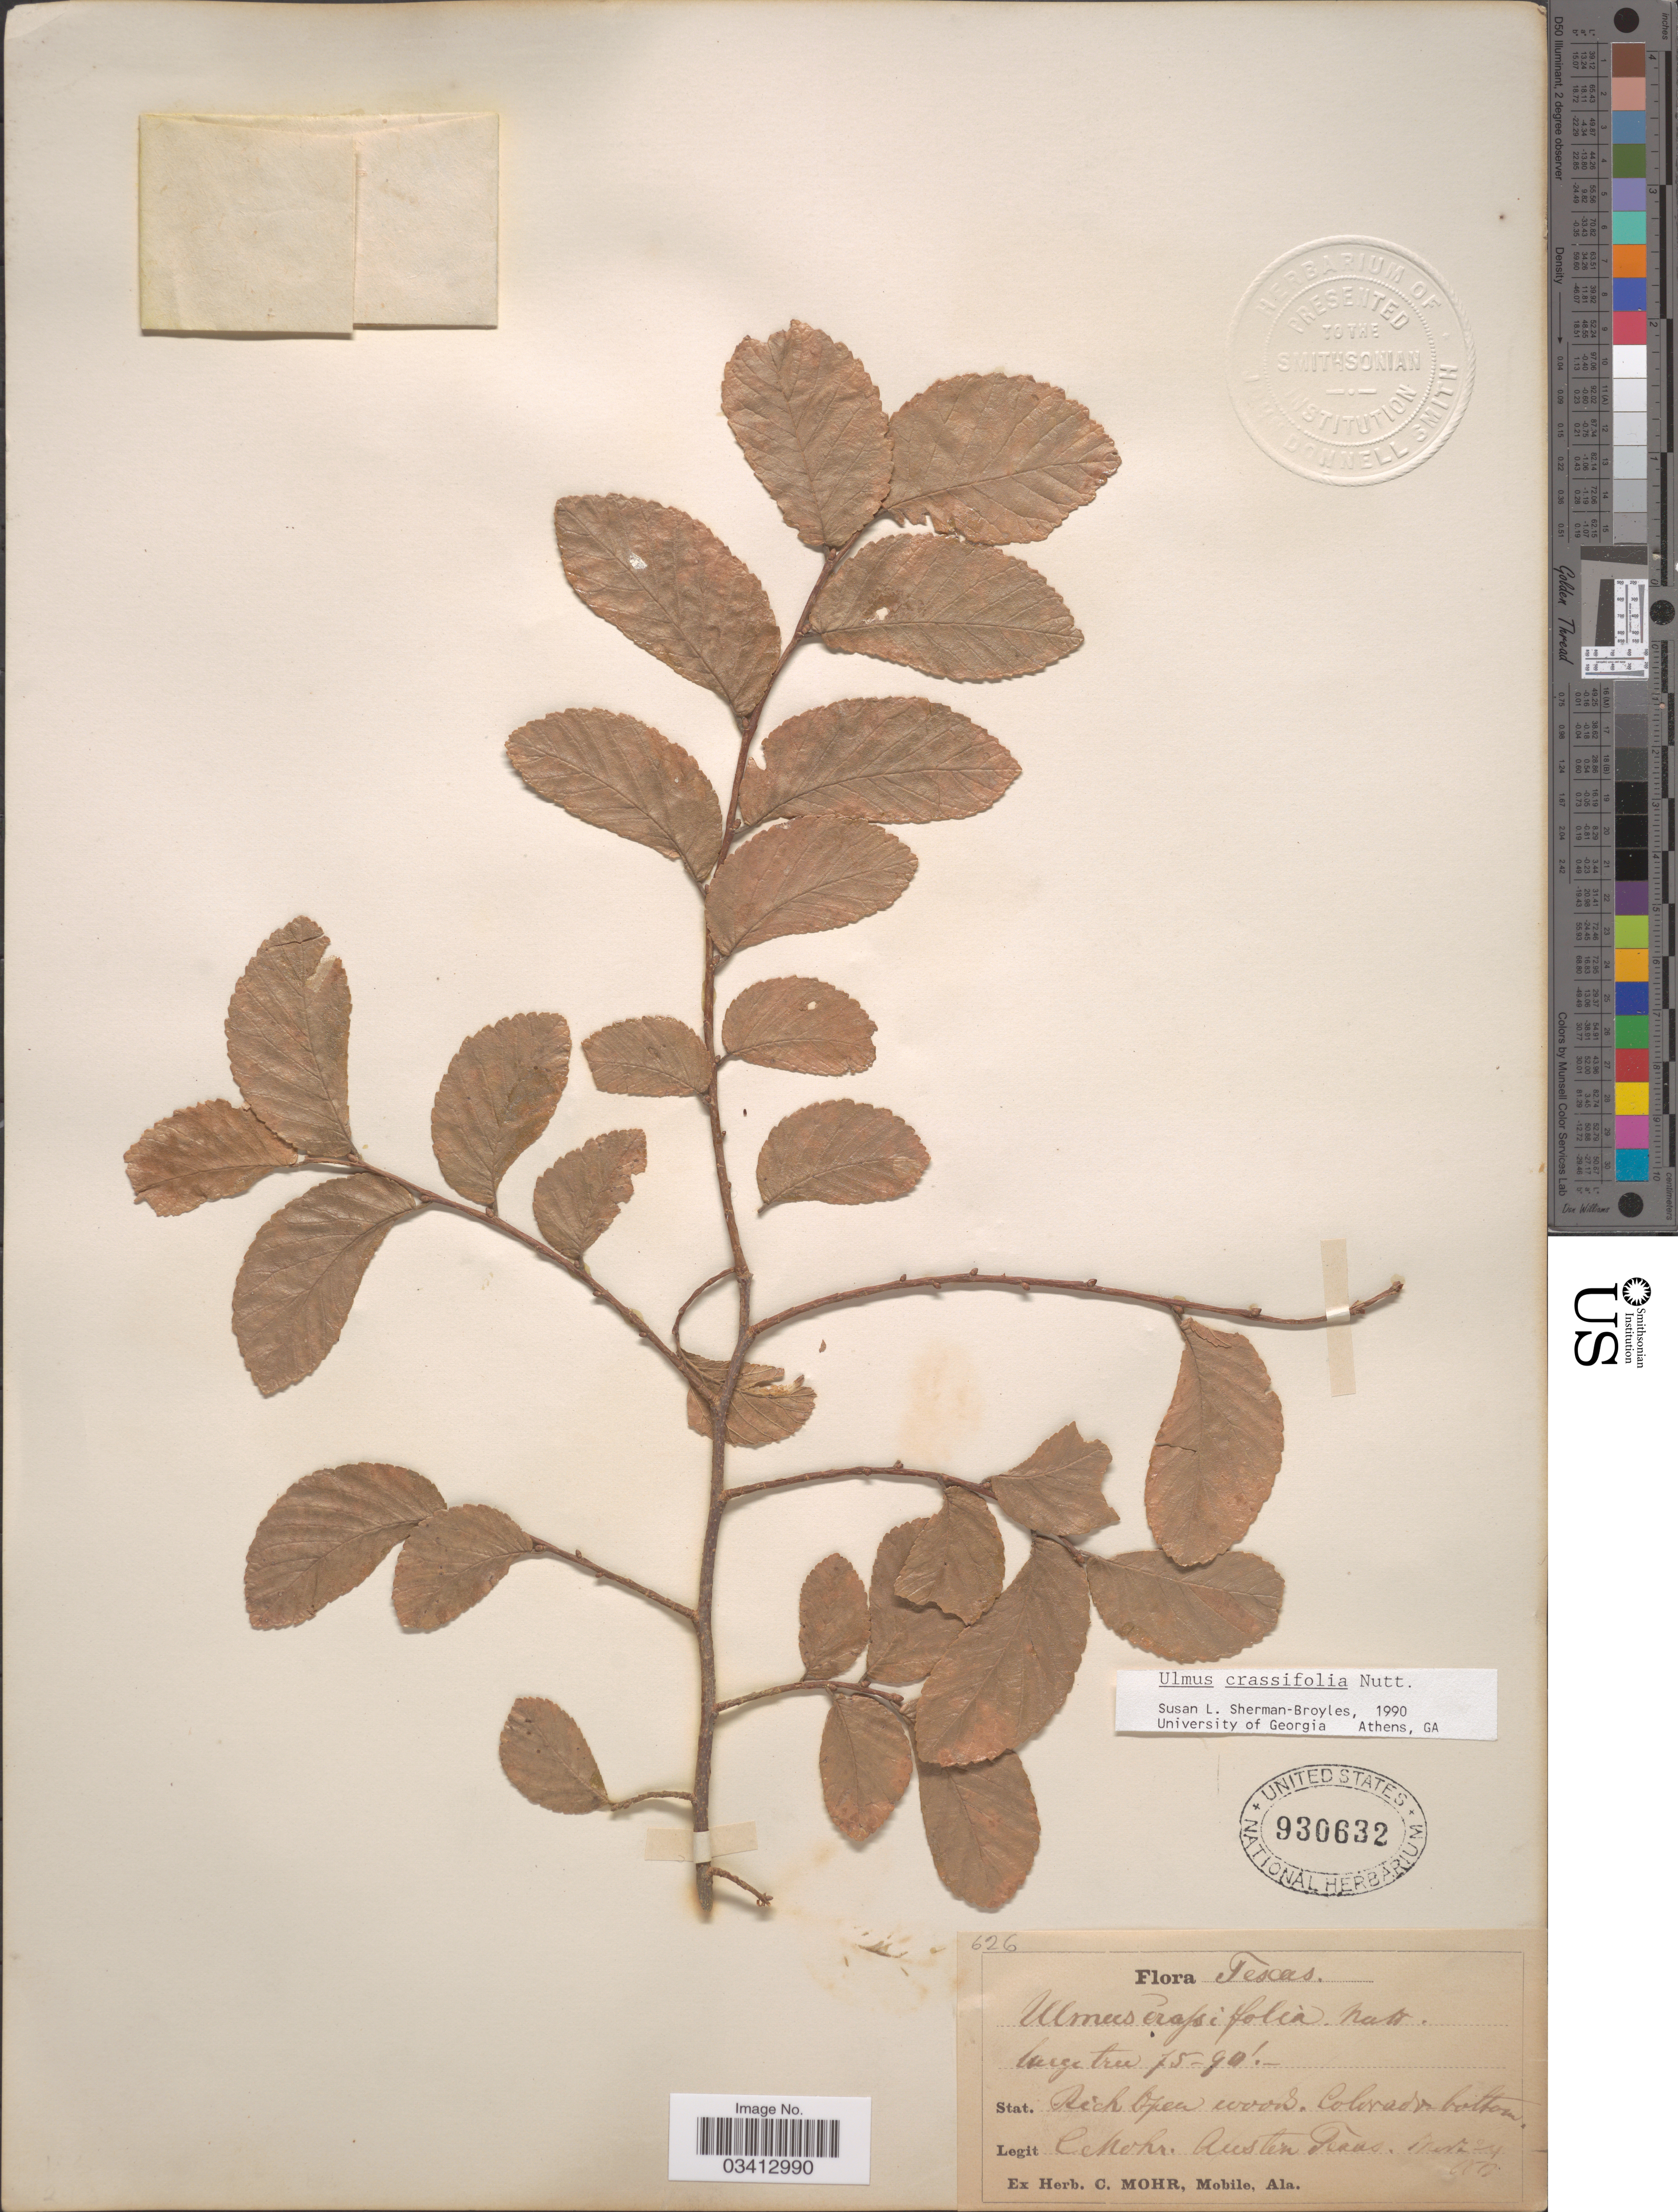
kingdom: Plantae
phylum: Tracheophyta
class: Magnoliopsida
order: Rosales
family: Ulmaceae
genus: Ulmus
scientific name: Ulmus crassifolia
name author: Nutt.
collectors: C. T. Mohr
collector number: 626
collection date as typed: Transcribed d/m/y: /3/24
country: United States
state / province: Texas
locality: Stat. Rich Open woods. Colorado bottom. Austin.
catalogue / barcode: US 930632